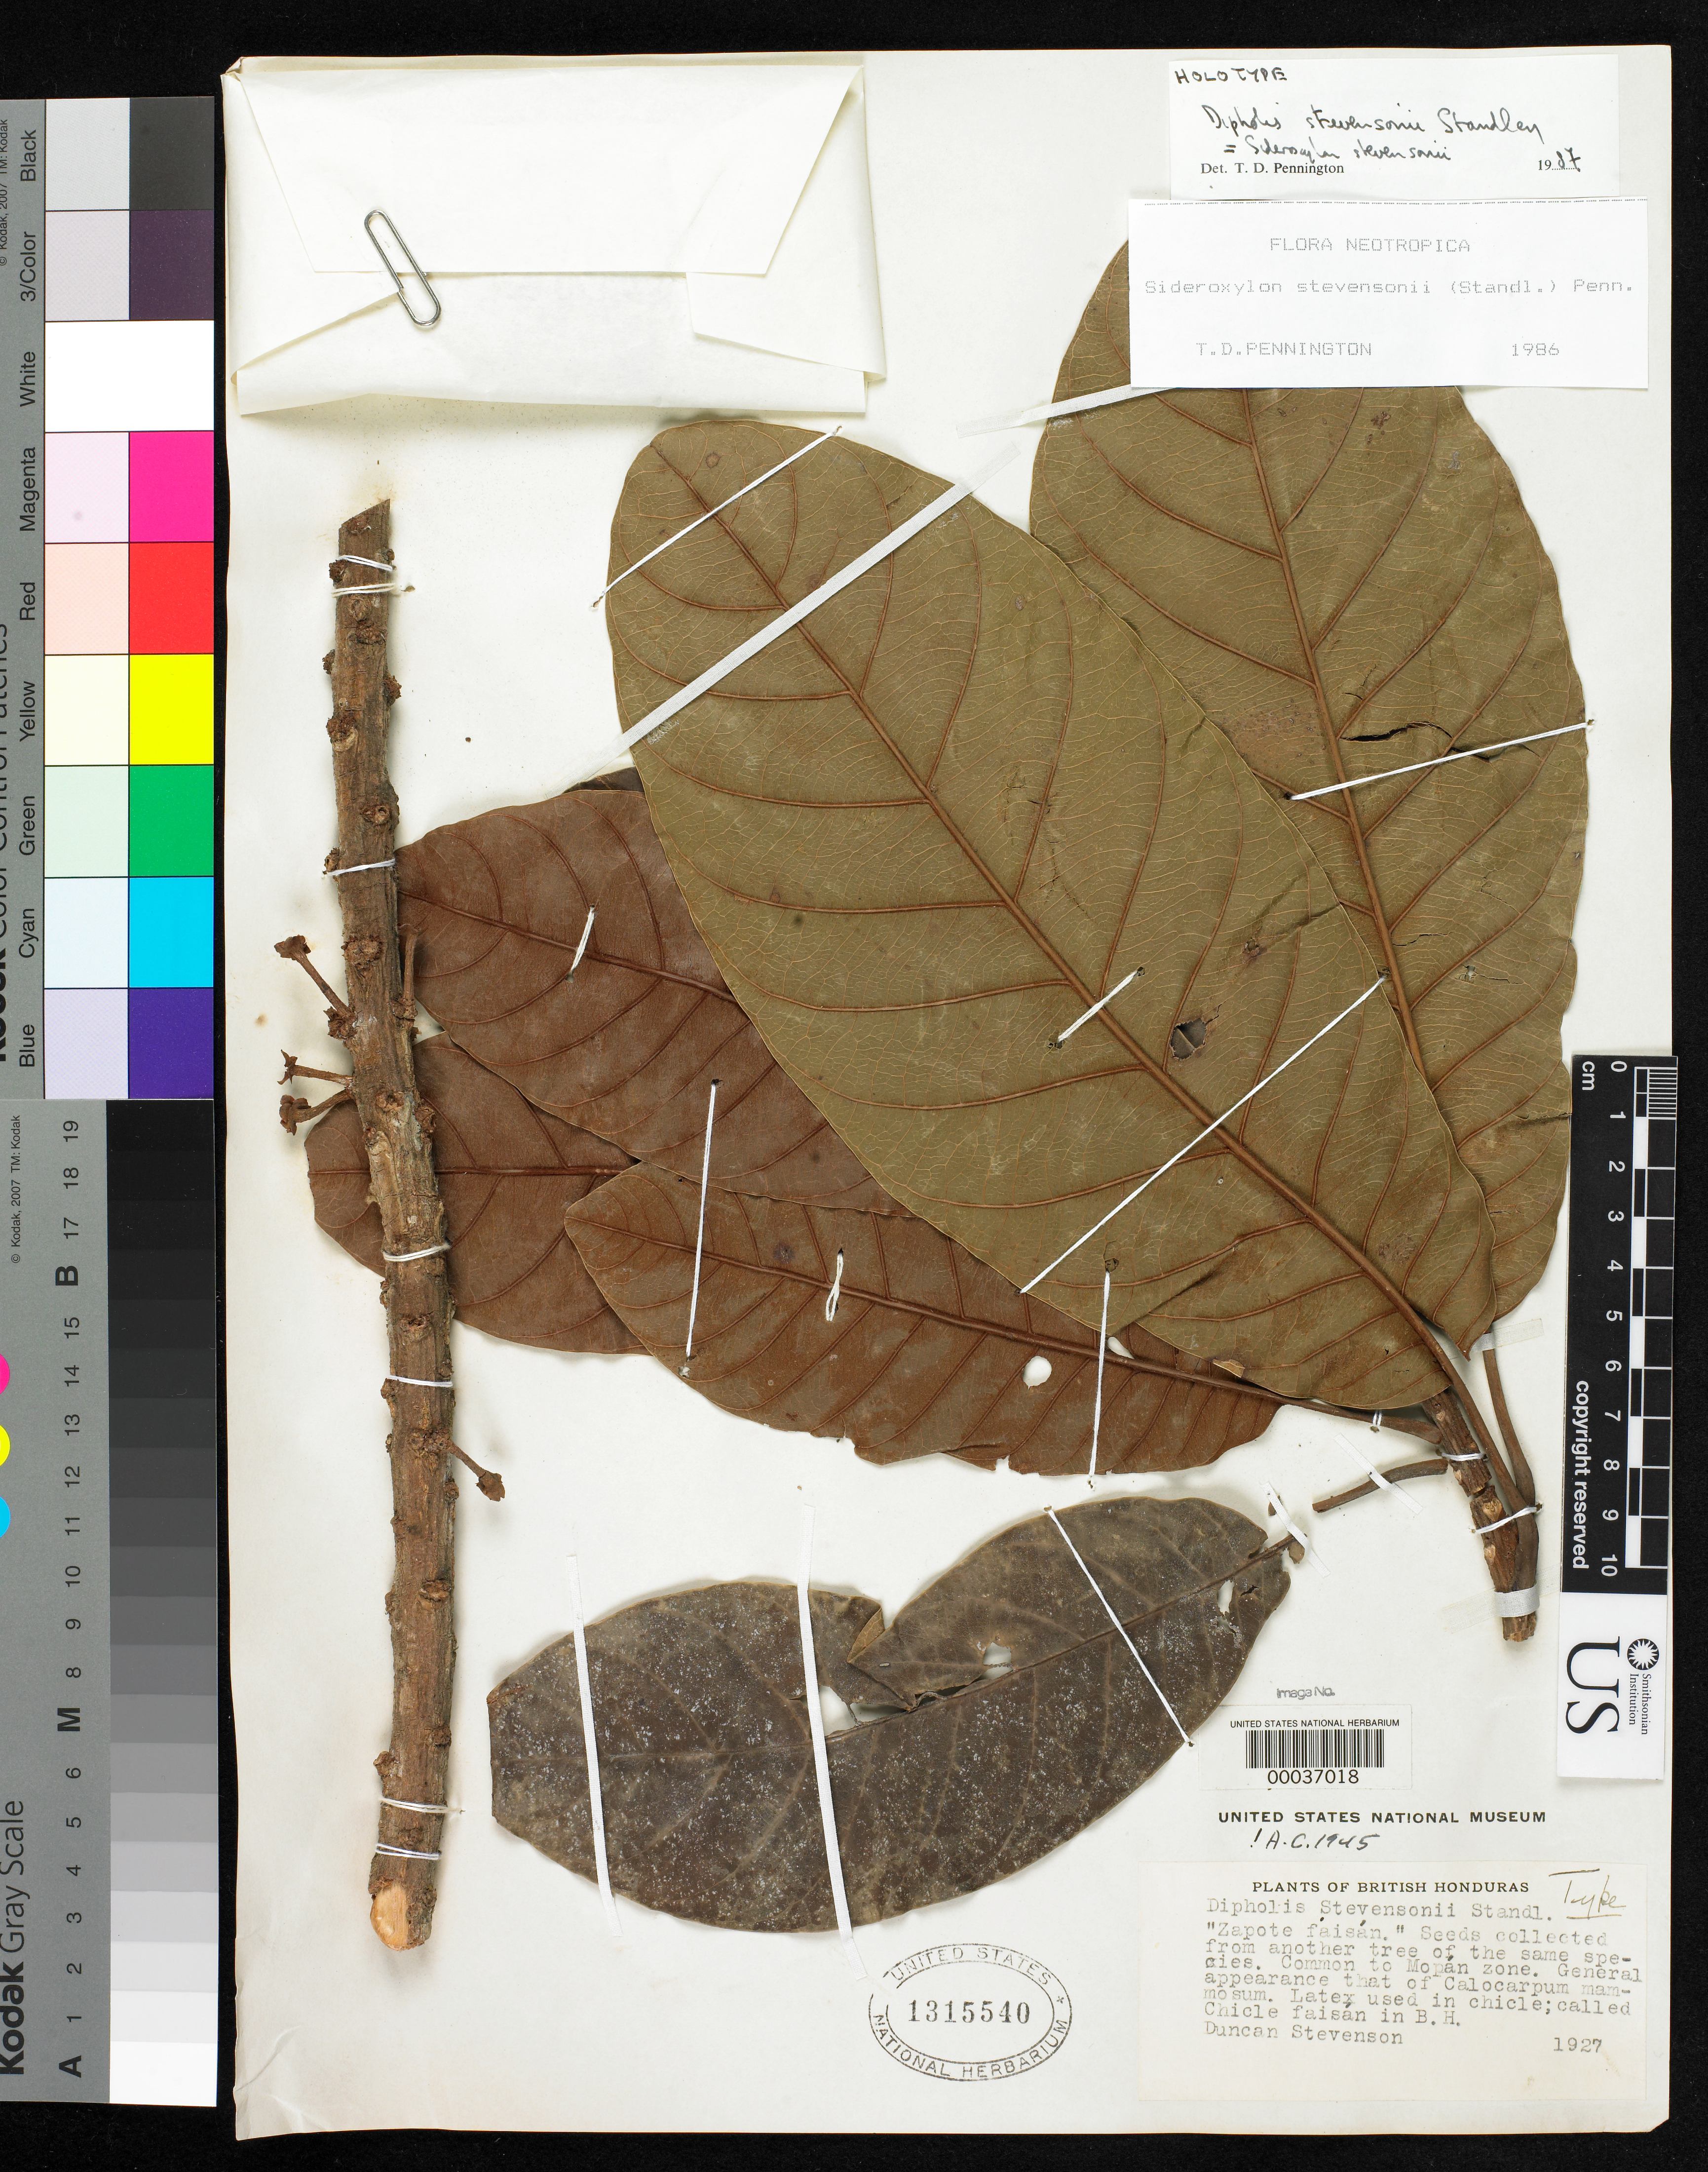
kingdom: Plantae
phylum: Tracheophyta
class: Magnoliopsida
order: Ericales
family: Sapotaceae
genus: Dipholis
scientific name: Dipholis stevensonii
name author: Standl.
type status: Holotype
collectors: D. W. Stevenson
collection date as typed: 1927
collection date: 1927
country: Belize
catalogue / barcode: US 1315540